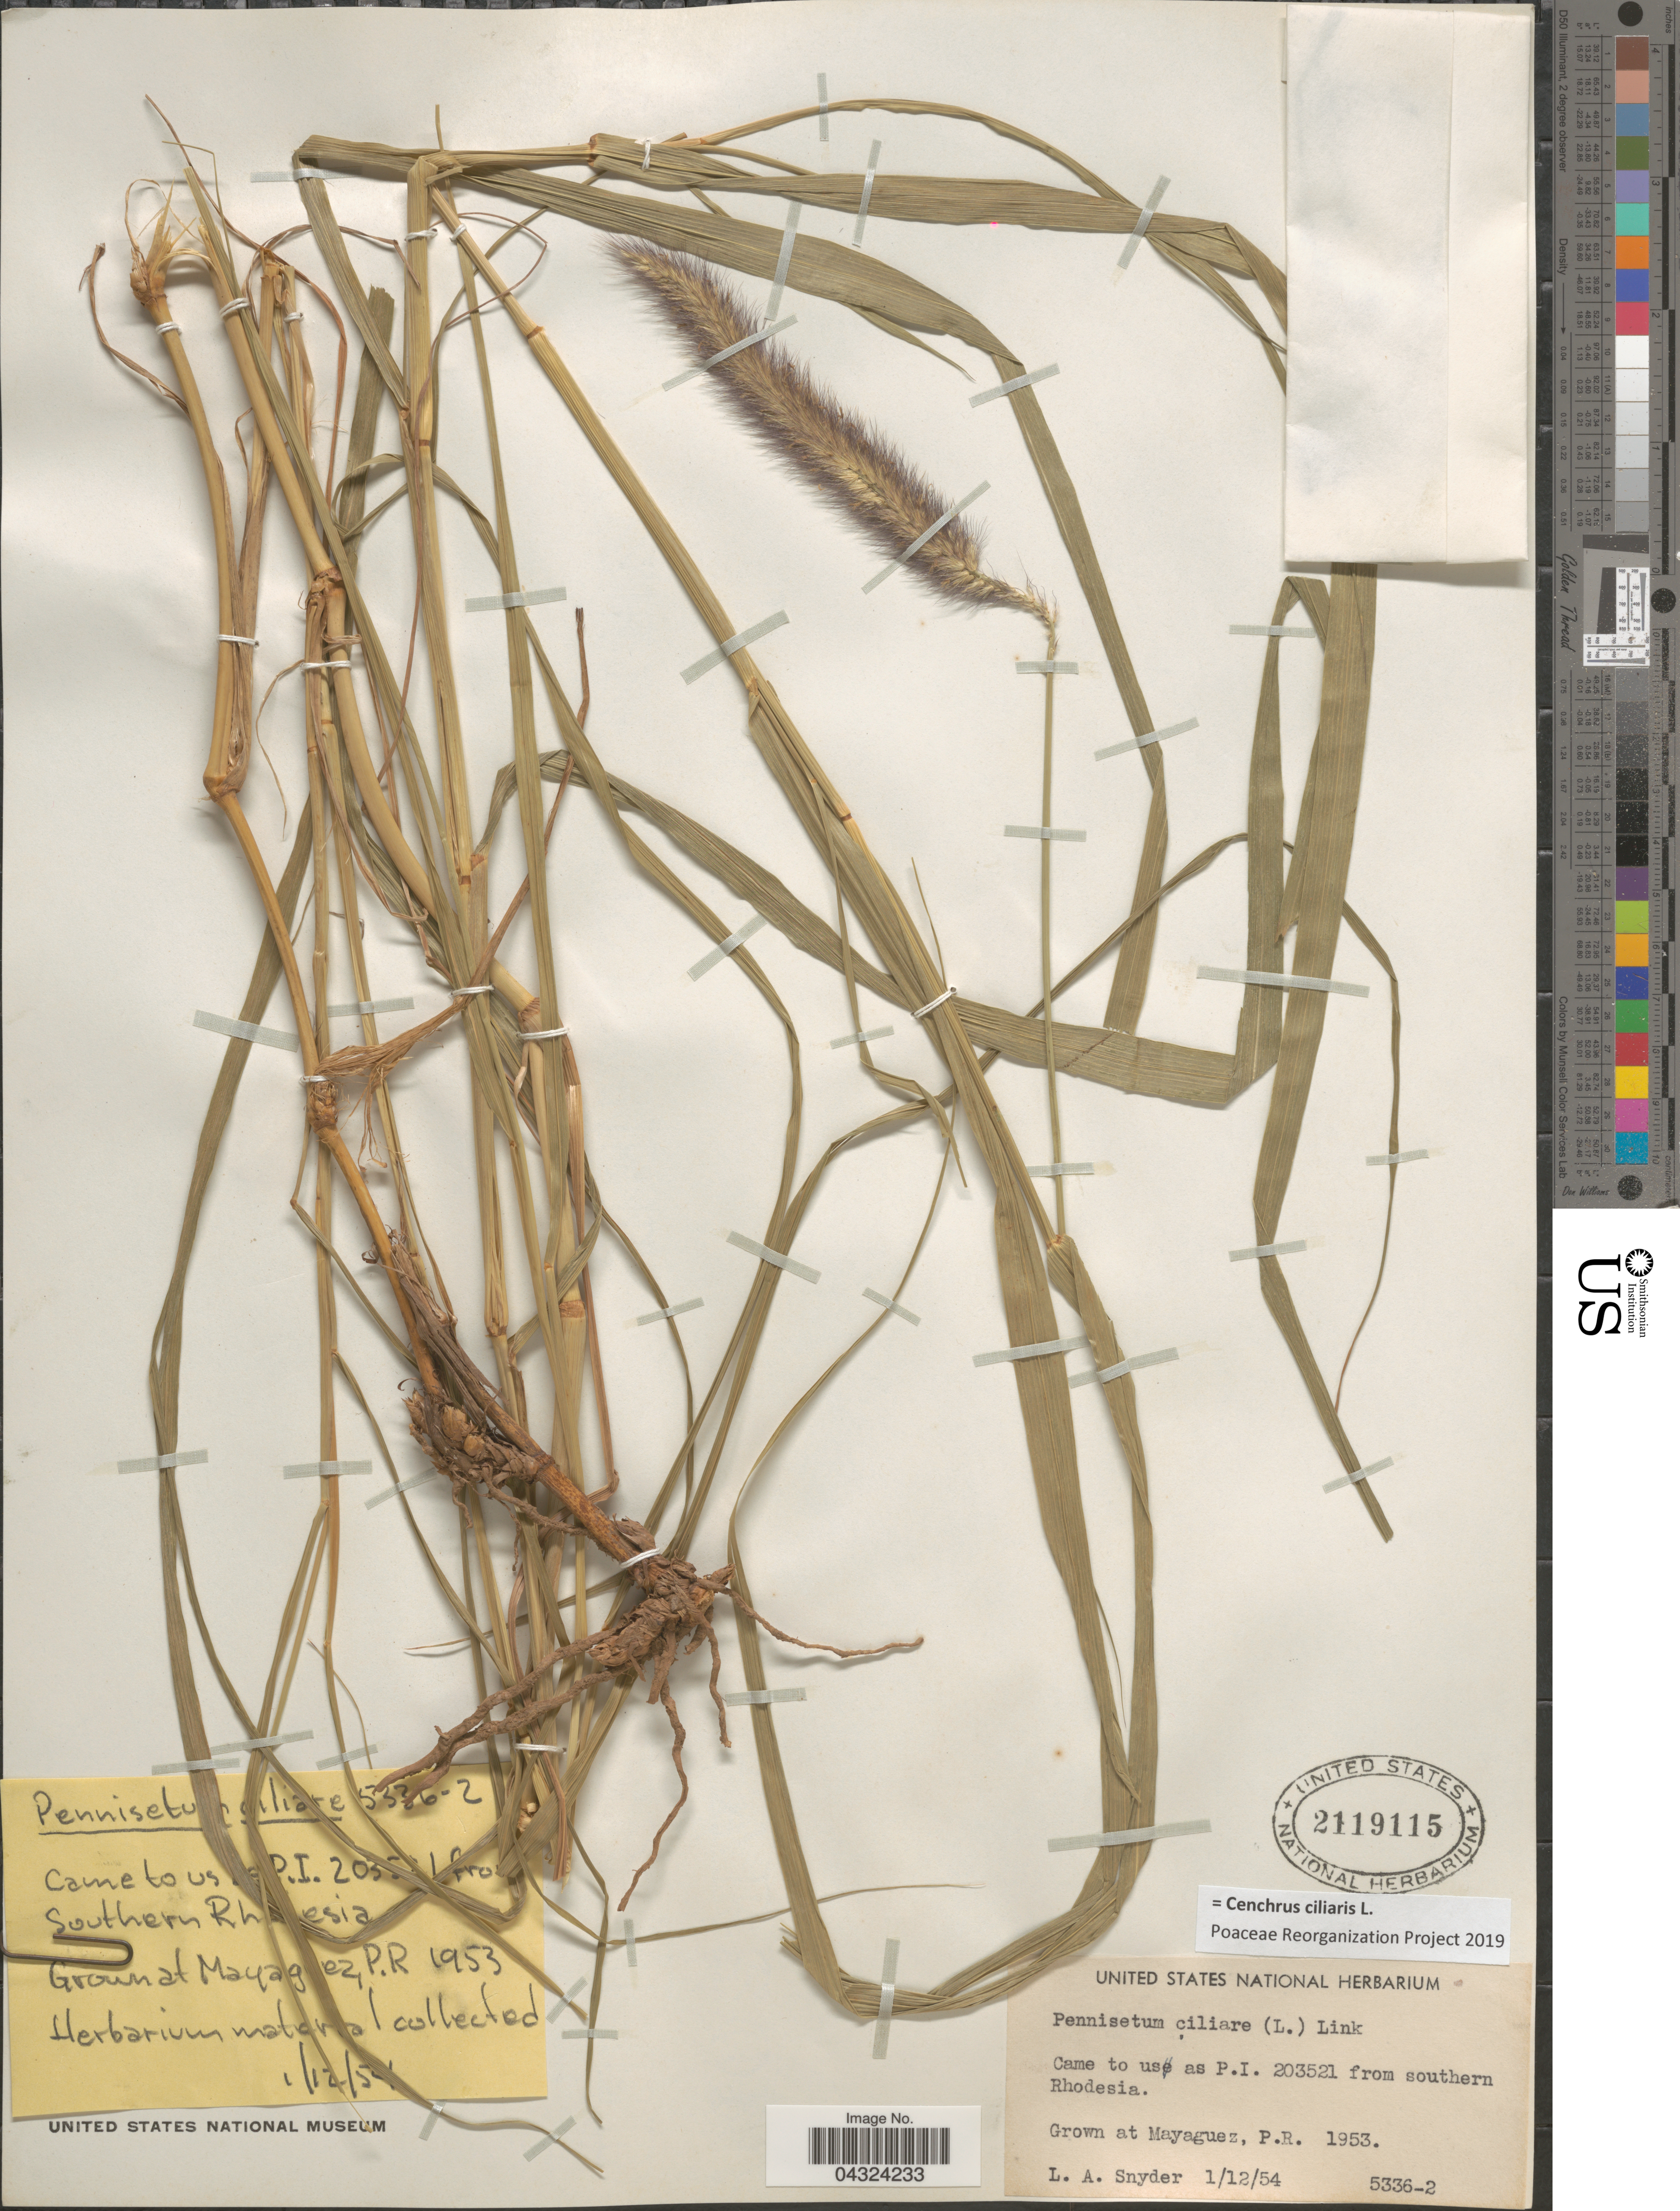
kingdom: Plantae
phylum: Tracheophyta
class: Liliopsida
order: Poales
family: Poaceae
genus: Cenchrus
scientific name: Cenchrus ciliaris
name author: L.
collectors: L. Snyder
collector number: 5336-2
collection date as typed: Transcribed d/m/y: 1/12/54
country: Puerto Rico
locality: Grown at Mayaguez, P. R.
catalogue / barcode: US 2119115